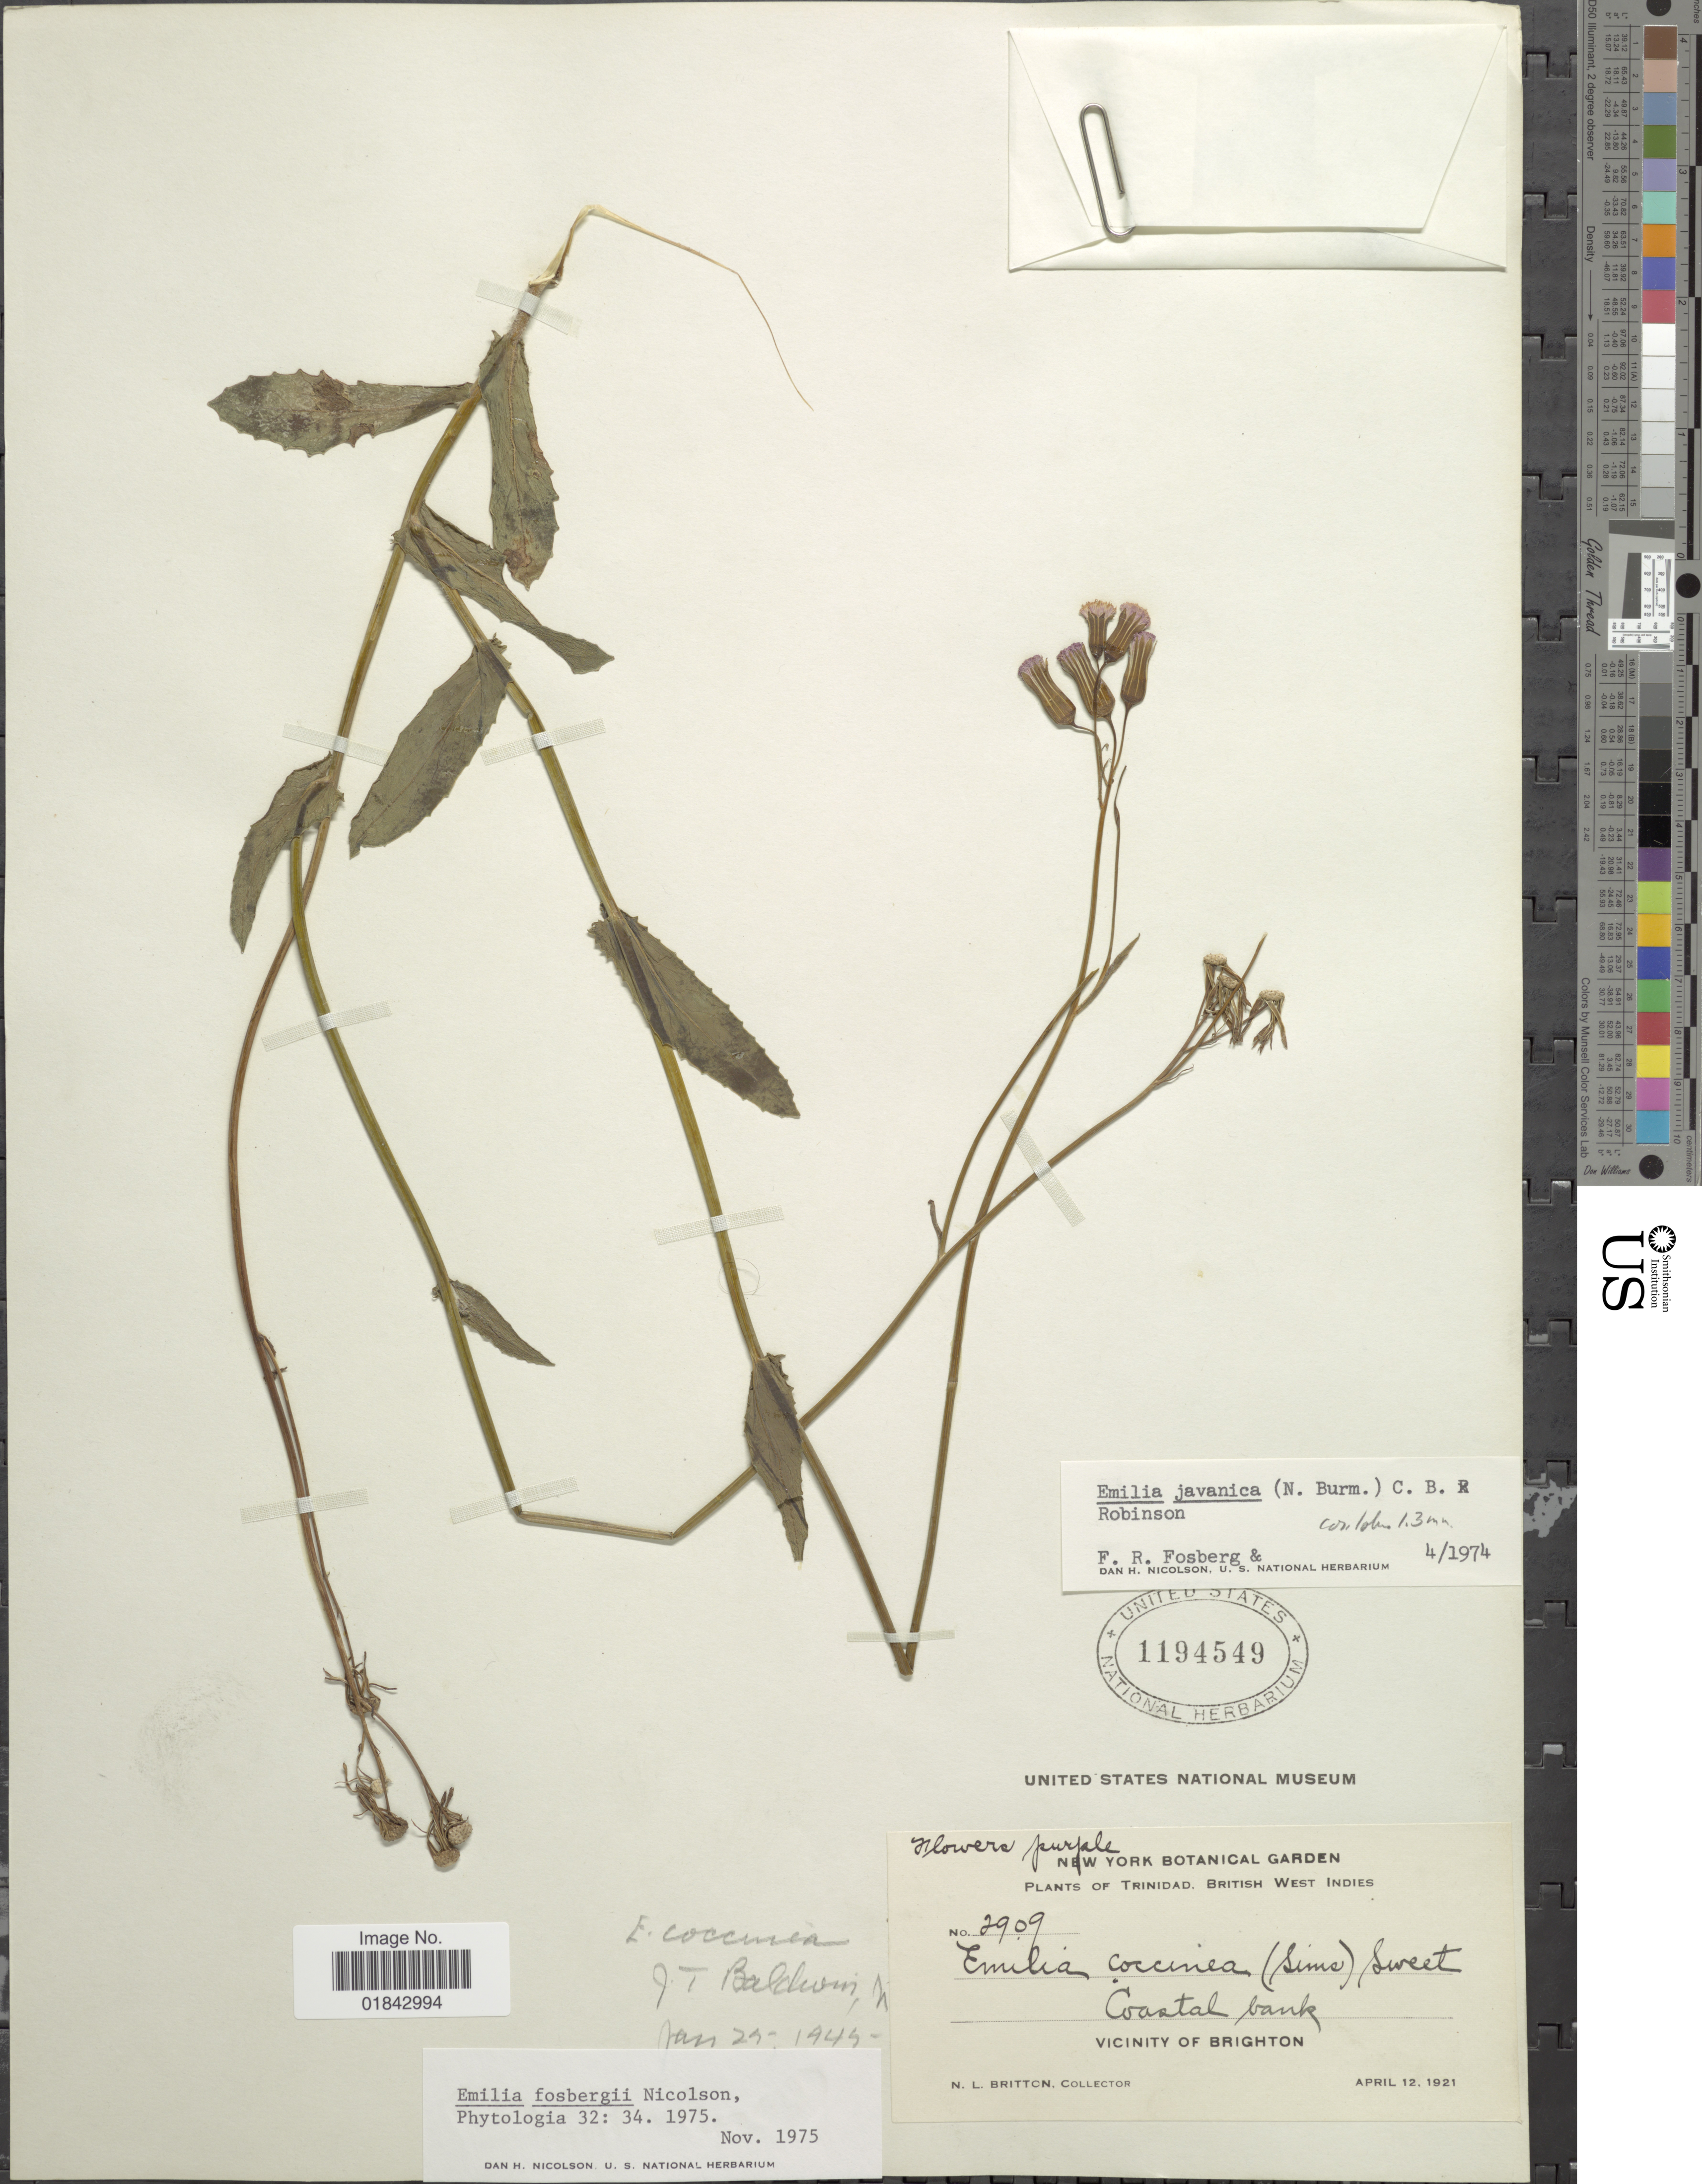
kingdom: Plantae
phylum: Tracheophyta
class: Magnoliopsida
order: Asterales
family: Asteraceae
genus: Emilia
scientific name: Emilia fosbergii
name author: Nicolson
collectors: N. Britton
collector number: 2909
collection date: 1921-04-12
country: Trinidad and Tobago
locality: British West Indies, Coastal bank, Vicinity of Brighton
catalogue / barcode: US 1194549